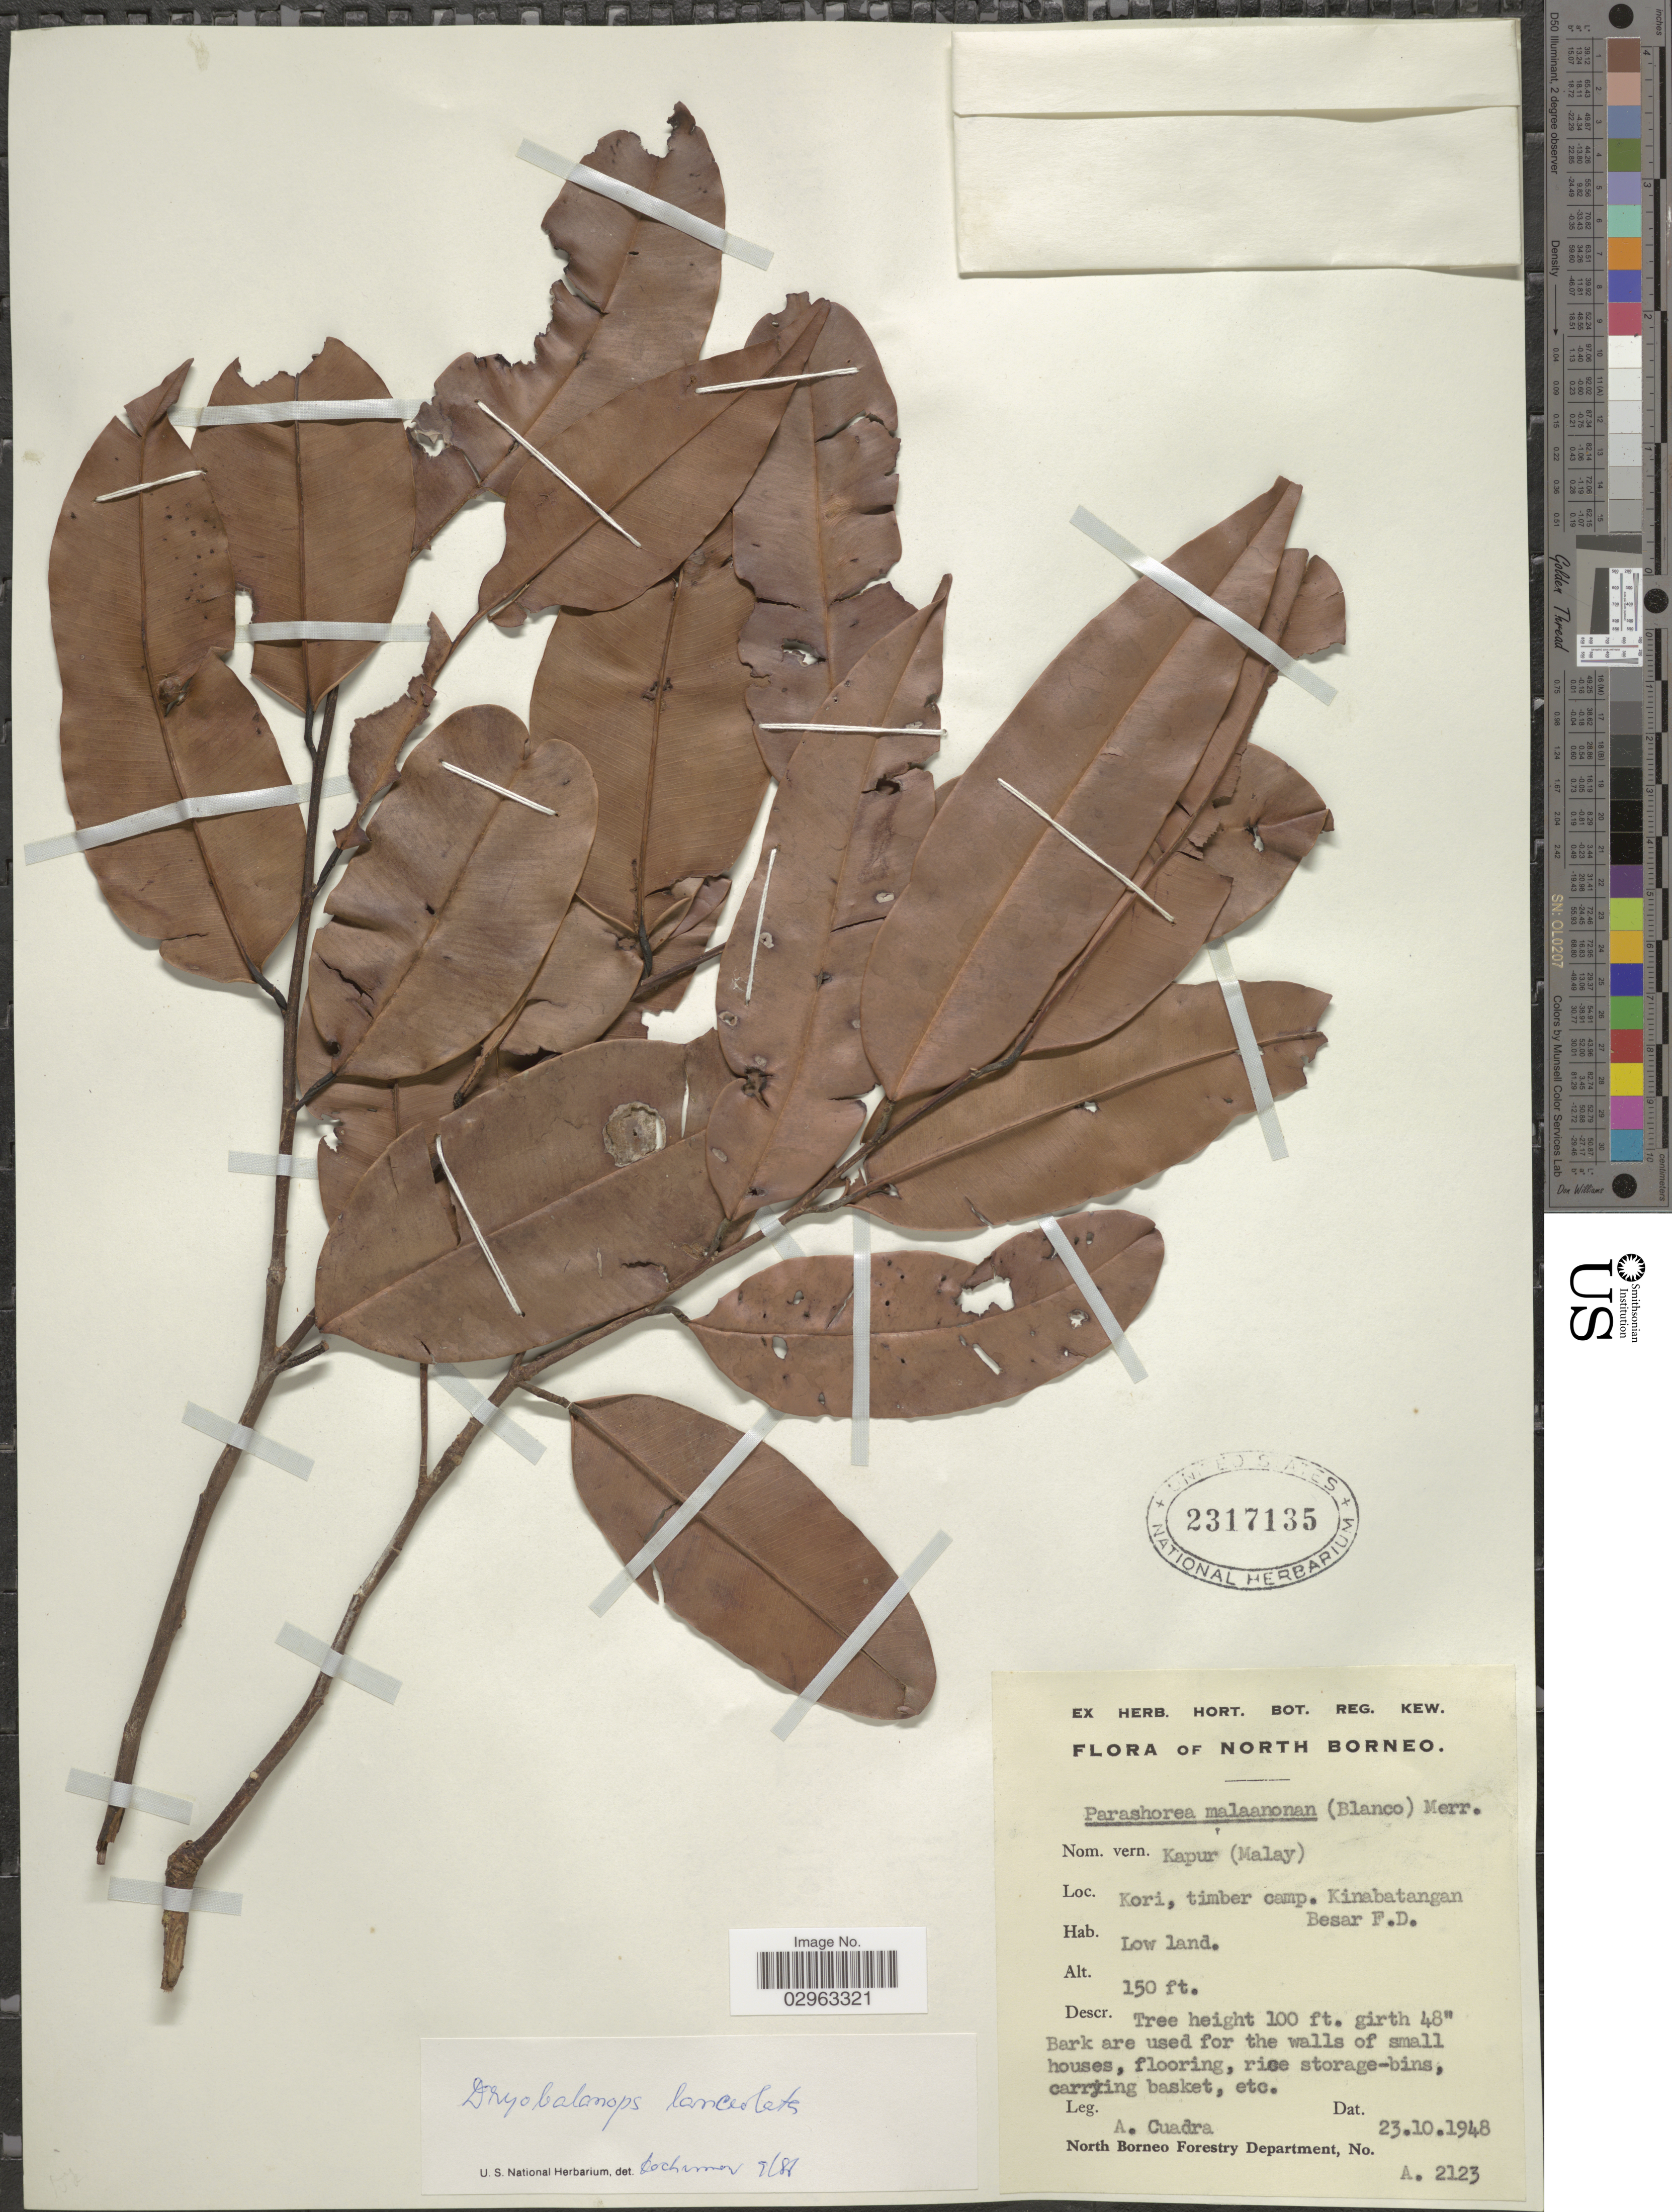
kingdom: Plantae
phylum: Tracheophyta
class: Magnoliopsida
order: Malvales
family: Dipterocarpaceae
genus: Dryobalanops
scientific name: Dryobalanops lanceolata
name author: Burck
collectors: A. Cuadra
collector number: A 2123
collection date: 1948-10-23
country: Malaysia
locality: North Borneo, Kori, timber camp. Kinabatangan Besar F.D.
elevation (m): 46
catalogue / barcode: US 2317135